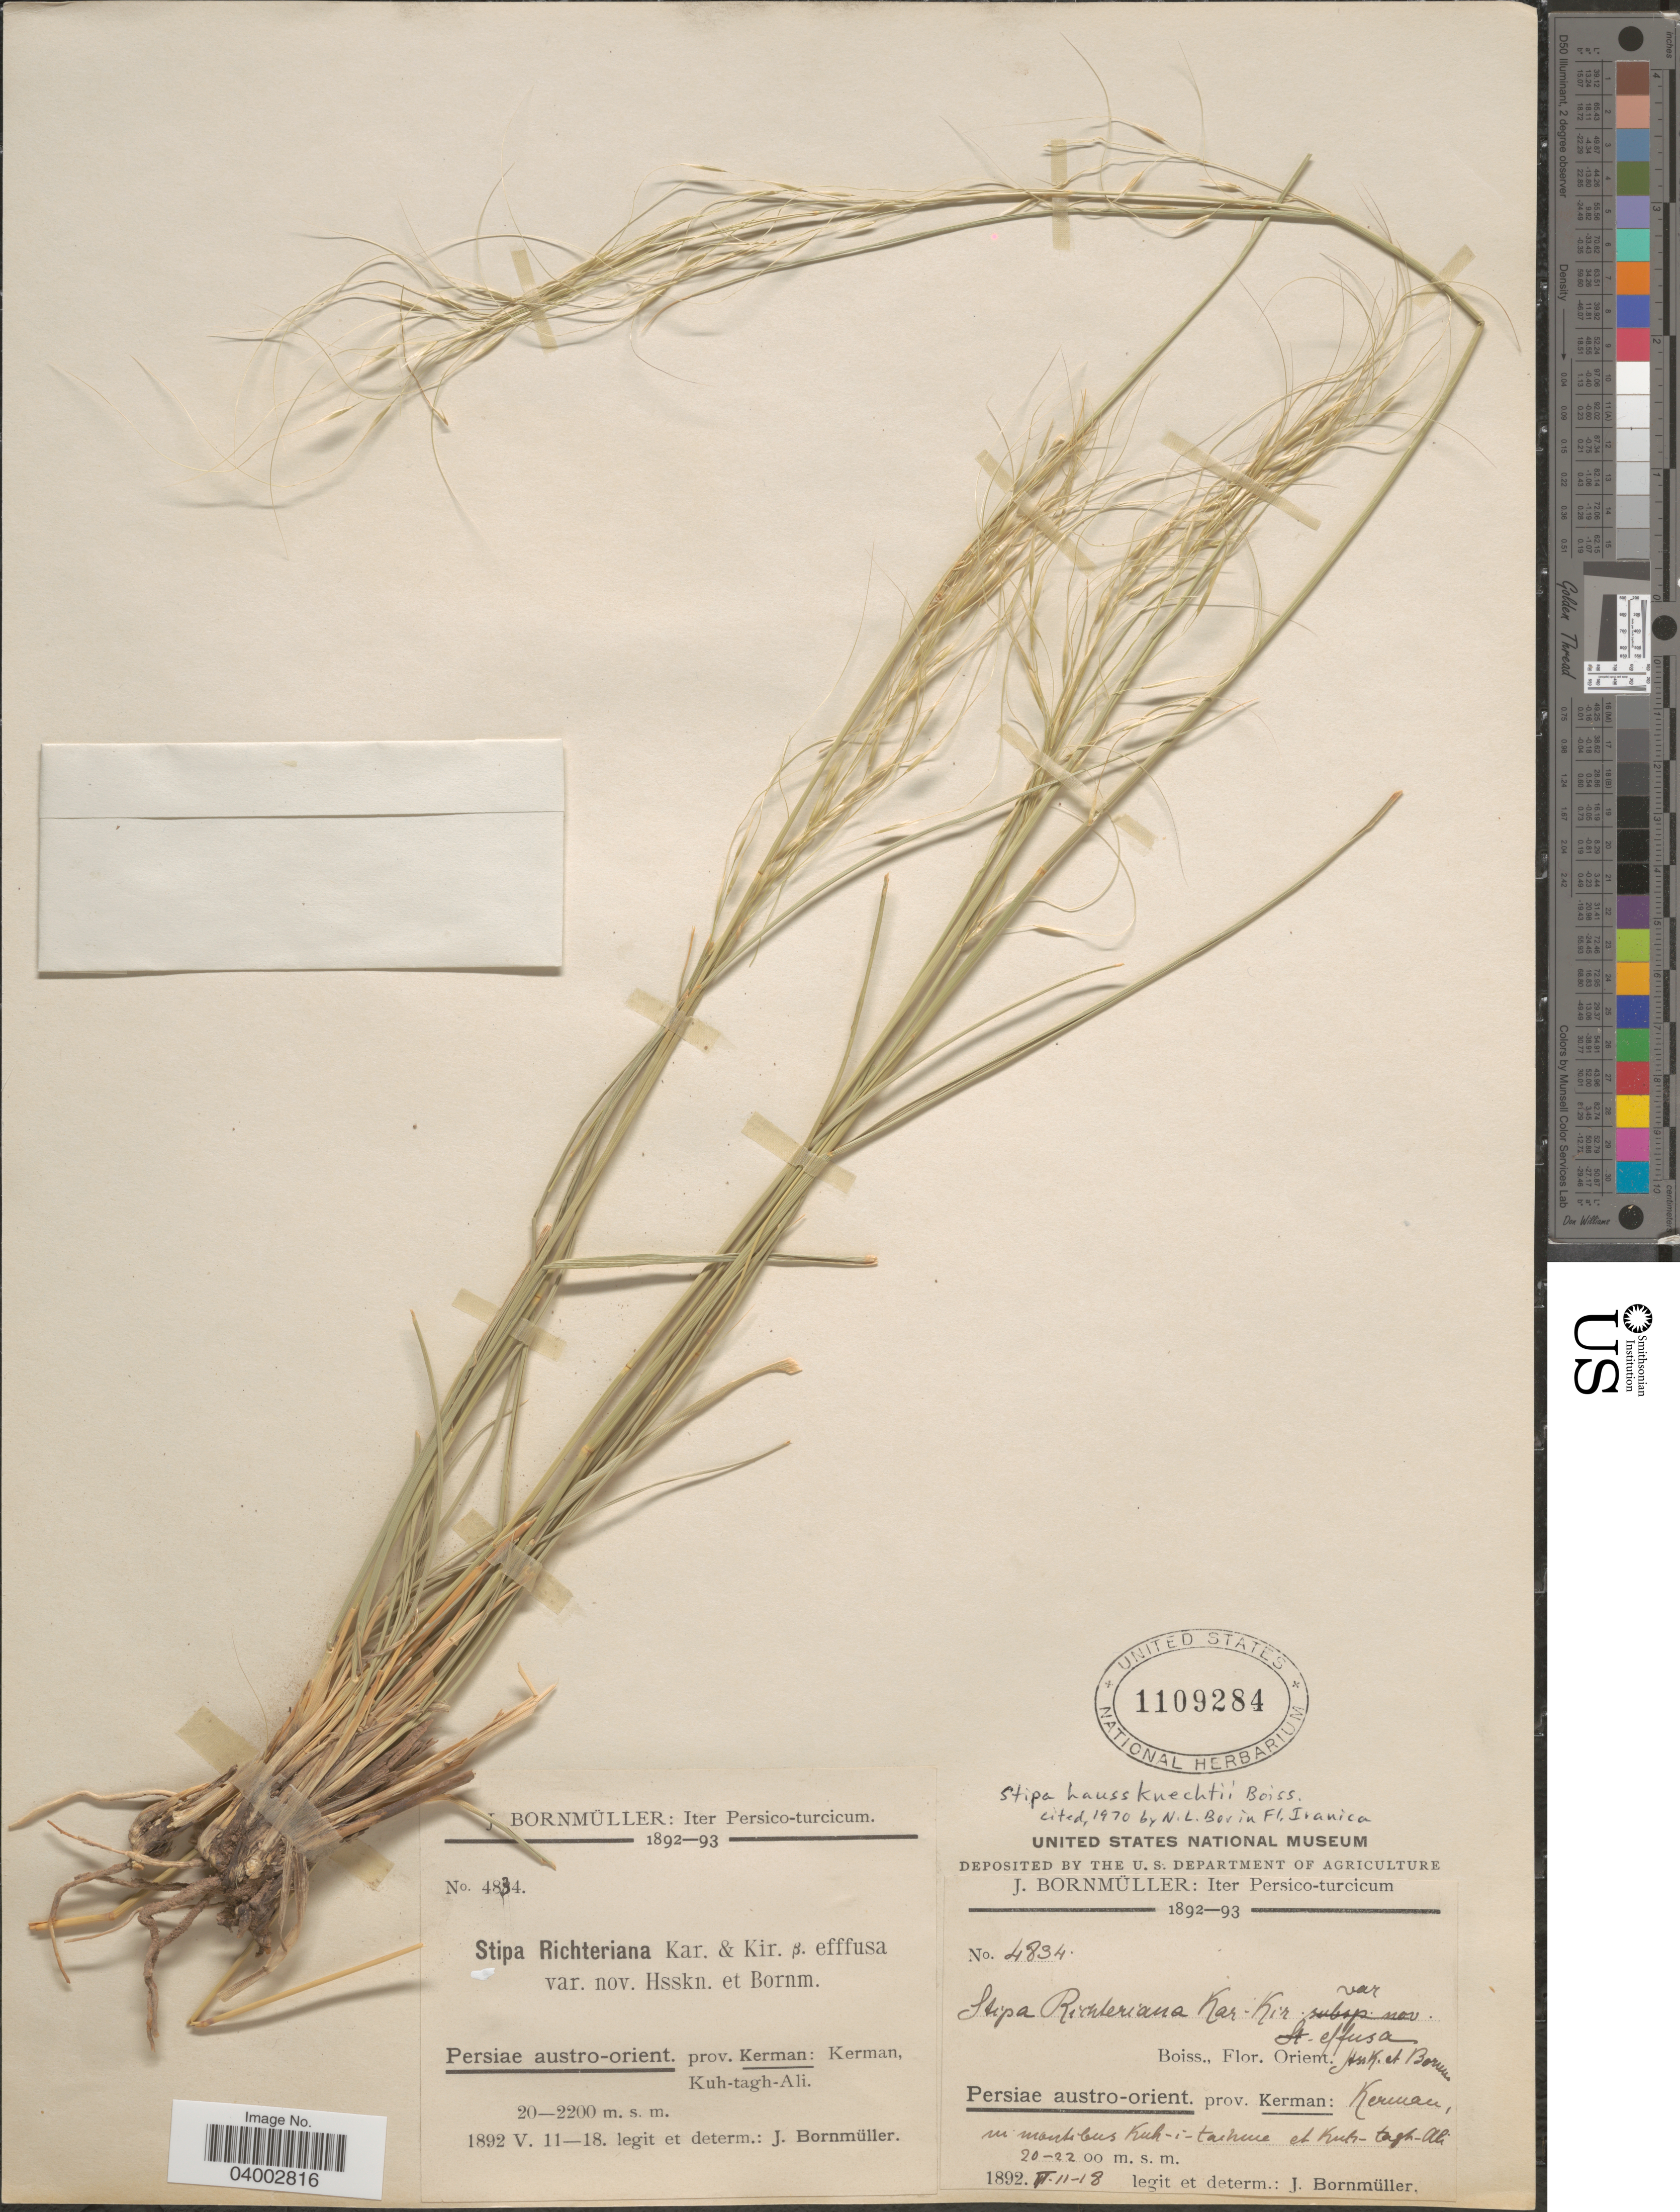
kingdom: Plantae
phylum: Tracheophyta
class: Liliopsida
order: Poales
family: Poaceae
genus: Stipa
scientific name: Stipa hausskneckhtii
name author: Boiss.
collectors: J. Bornmüller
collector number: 4834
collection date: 1892-05-11/1892-05-18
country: Iran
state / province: Kerman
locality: Iter Persico-turcicum. Persiae austro-orient. Kerman, in montibus Kuh-i-tachme et Kuh-tagh-Ali.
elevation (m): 2000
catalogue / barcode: US 1109284